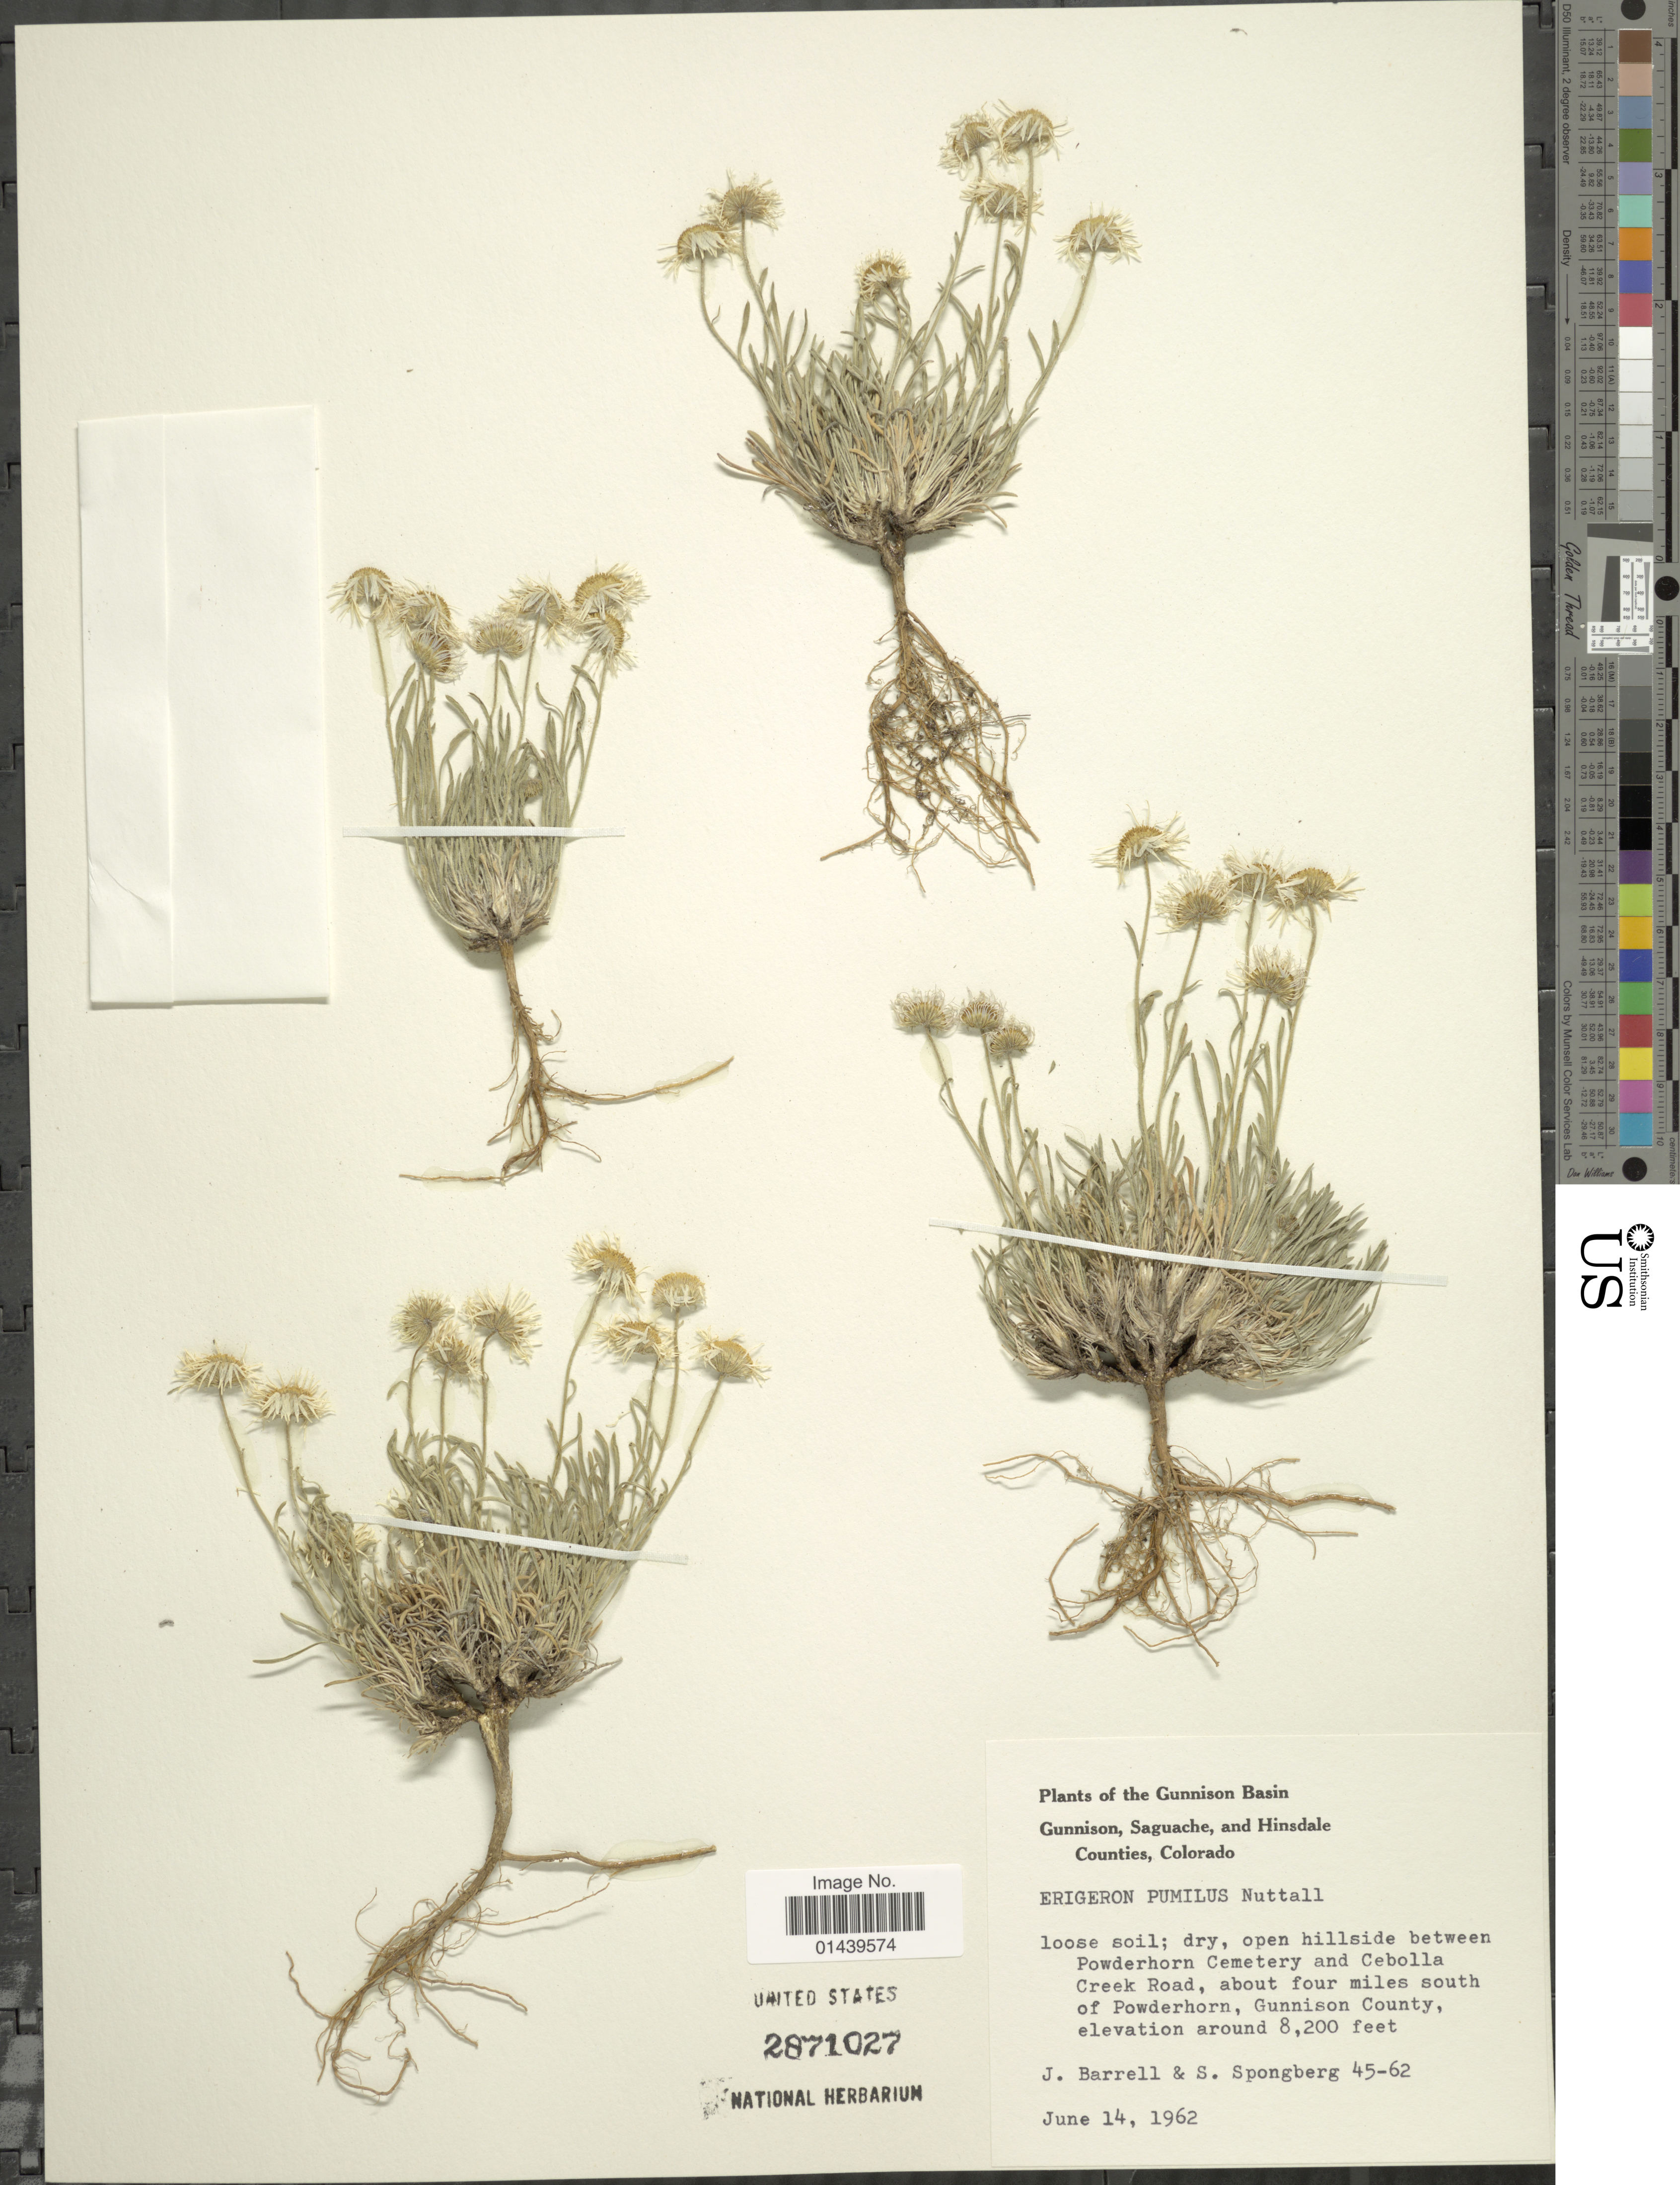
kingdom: Plantae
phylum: Tracheophyta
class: Magnoliopsida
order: Asterales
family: Asteraceae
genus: Erigeron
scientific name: Erigeron pumilus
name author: Nutt.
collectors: J. Barrell & S. A.Spongberg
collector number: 45-62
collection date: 1962-06-14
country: United States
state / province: Colorado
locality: Gunnison Basin. between Powderhorn Cemetery and Cebolla Creek Road, about four miles south of Powderhorn, Gunnison County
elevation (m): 2499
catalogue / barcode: US 2871027